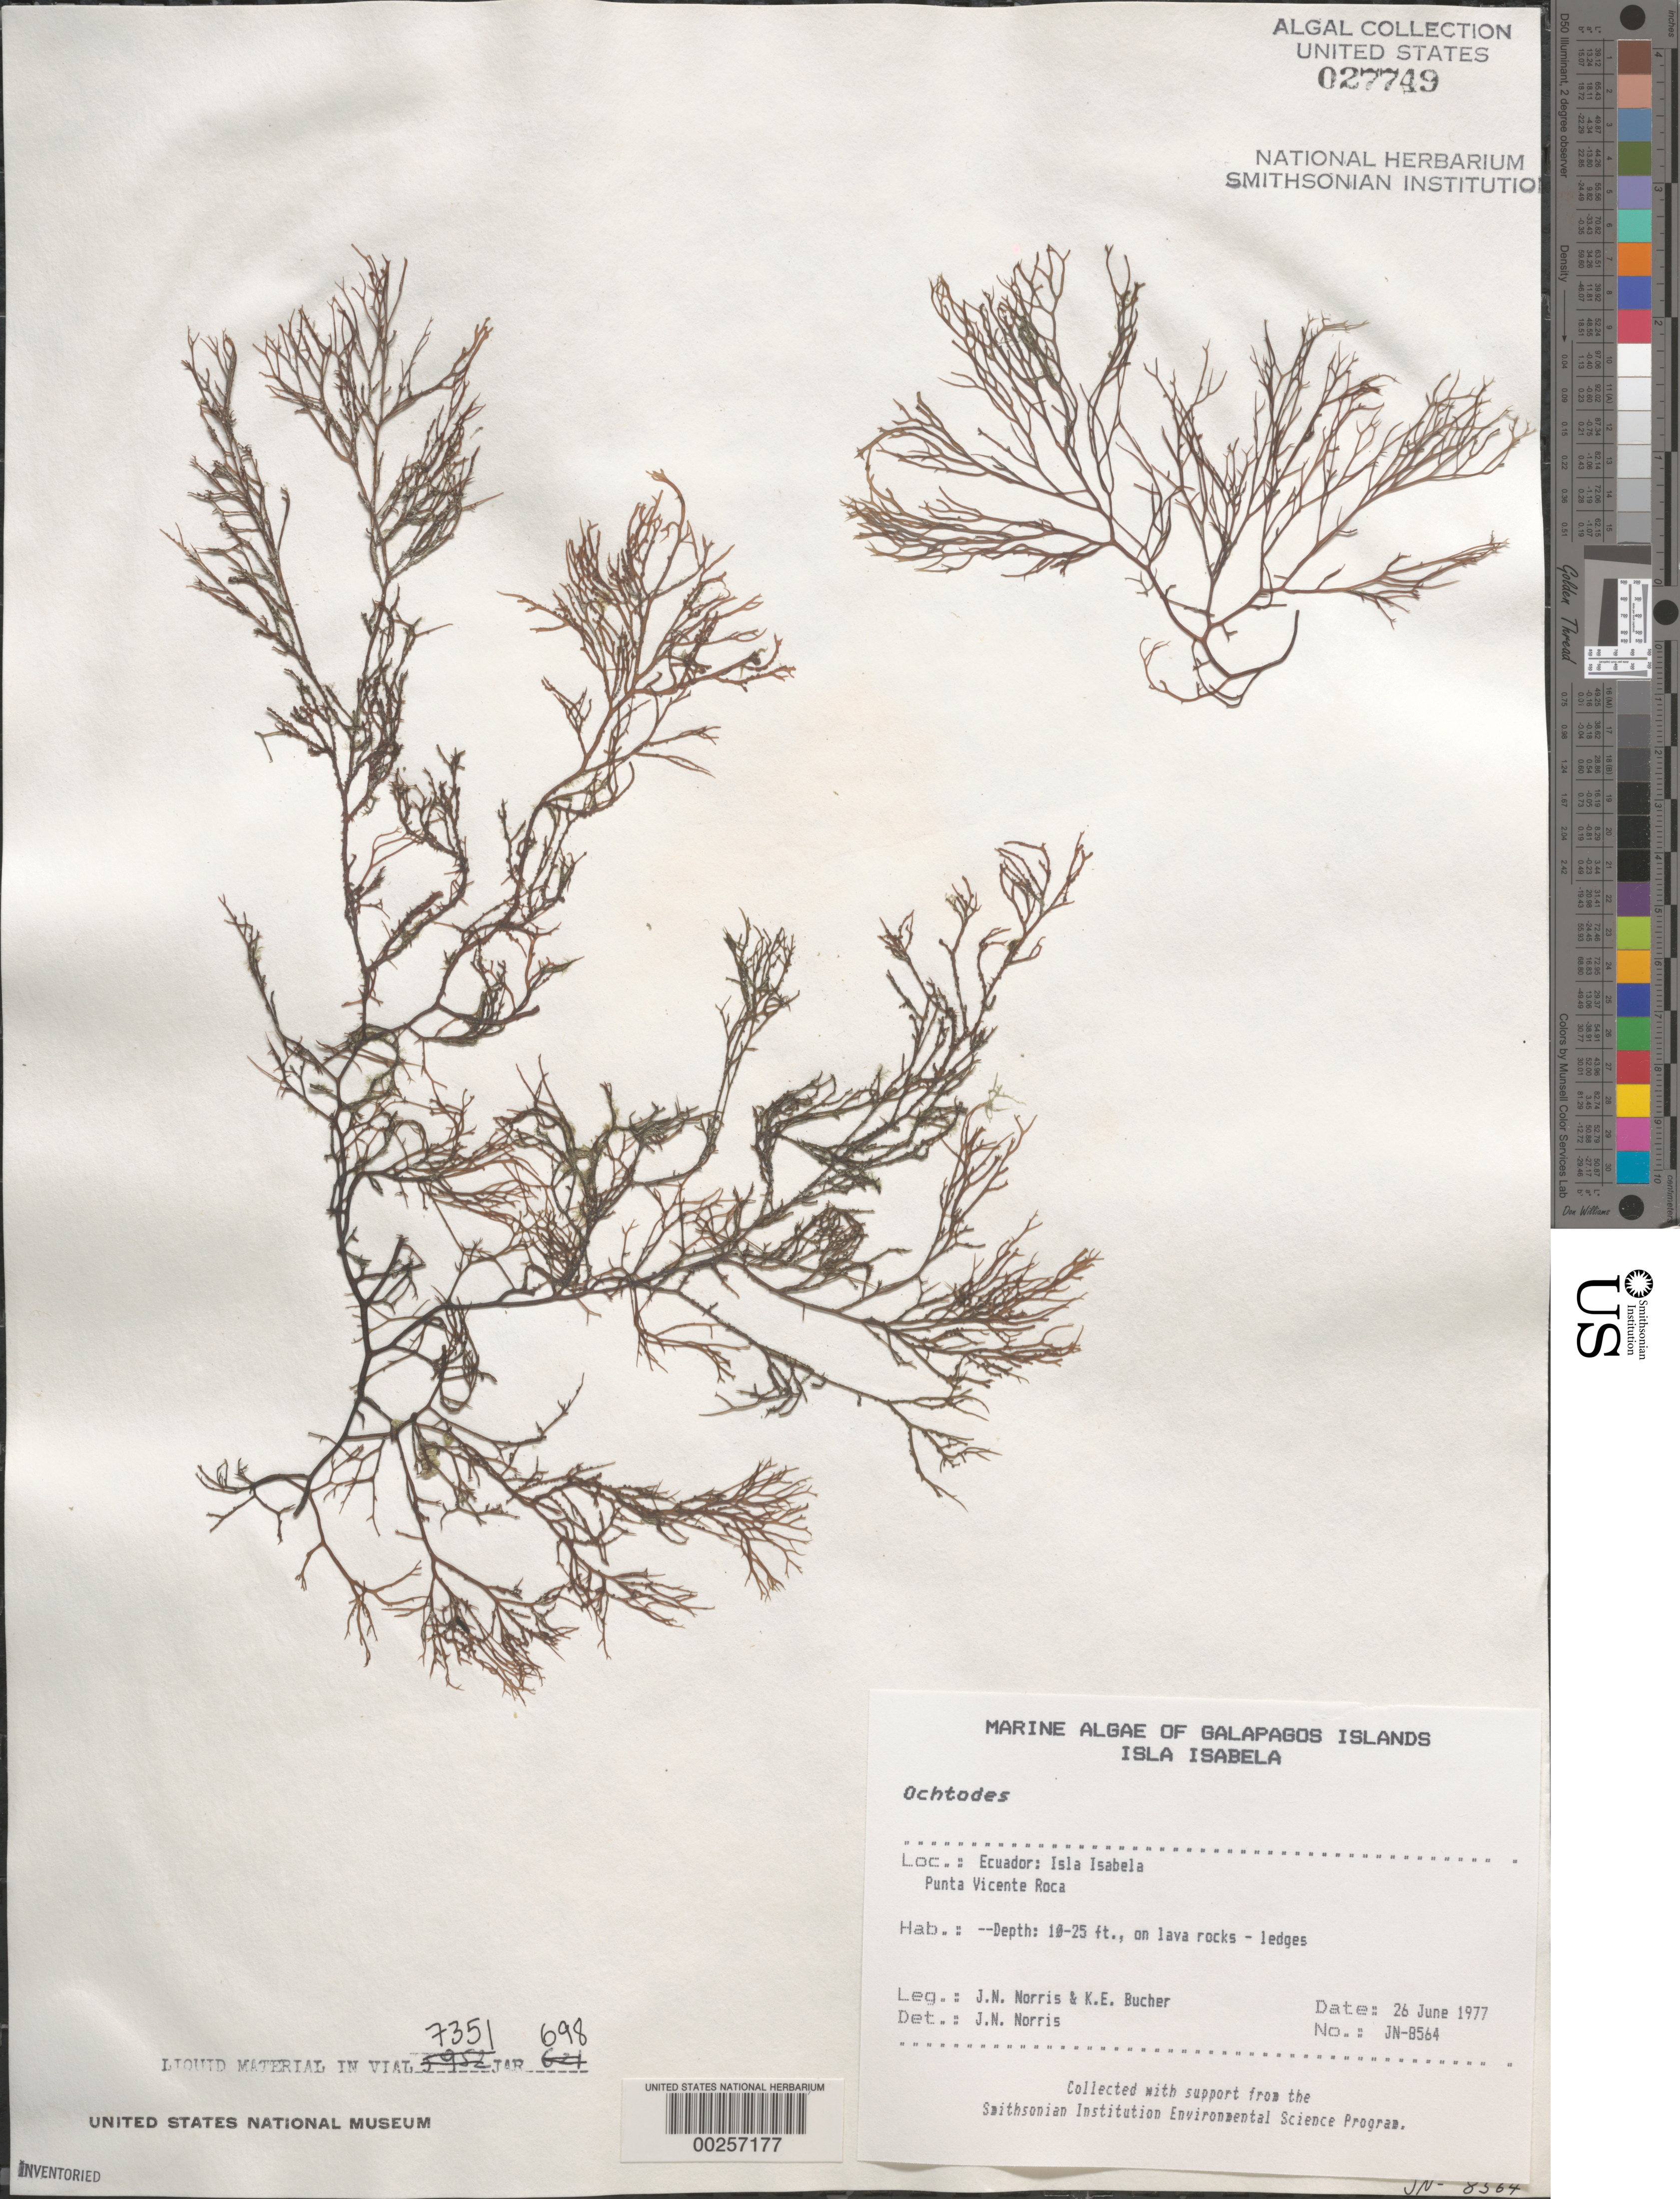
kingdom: Plantae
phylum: Rhodophyta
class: Florideophyceae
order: Gigartinales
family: Rhizophyllidaceae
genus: Ochtodes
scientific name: Ochtodes sp.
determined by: Norris, James N.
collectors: J. N. Norris & K. E. Bucher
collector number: JN-8564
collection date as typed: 26 Jun 1977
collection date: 1977-06-26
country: Ecuador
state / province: Colón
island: Isabela [Albemarle]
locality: Punta Vicente Roca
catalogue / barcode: US 27749